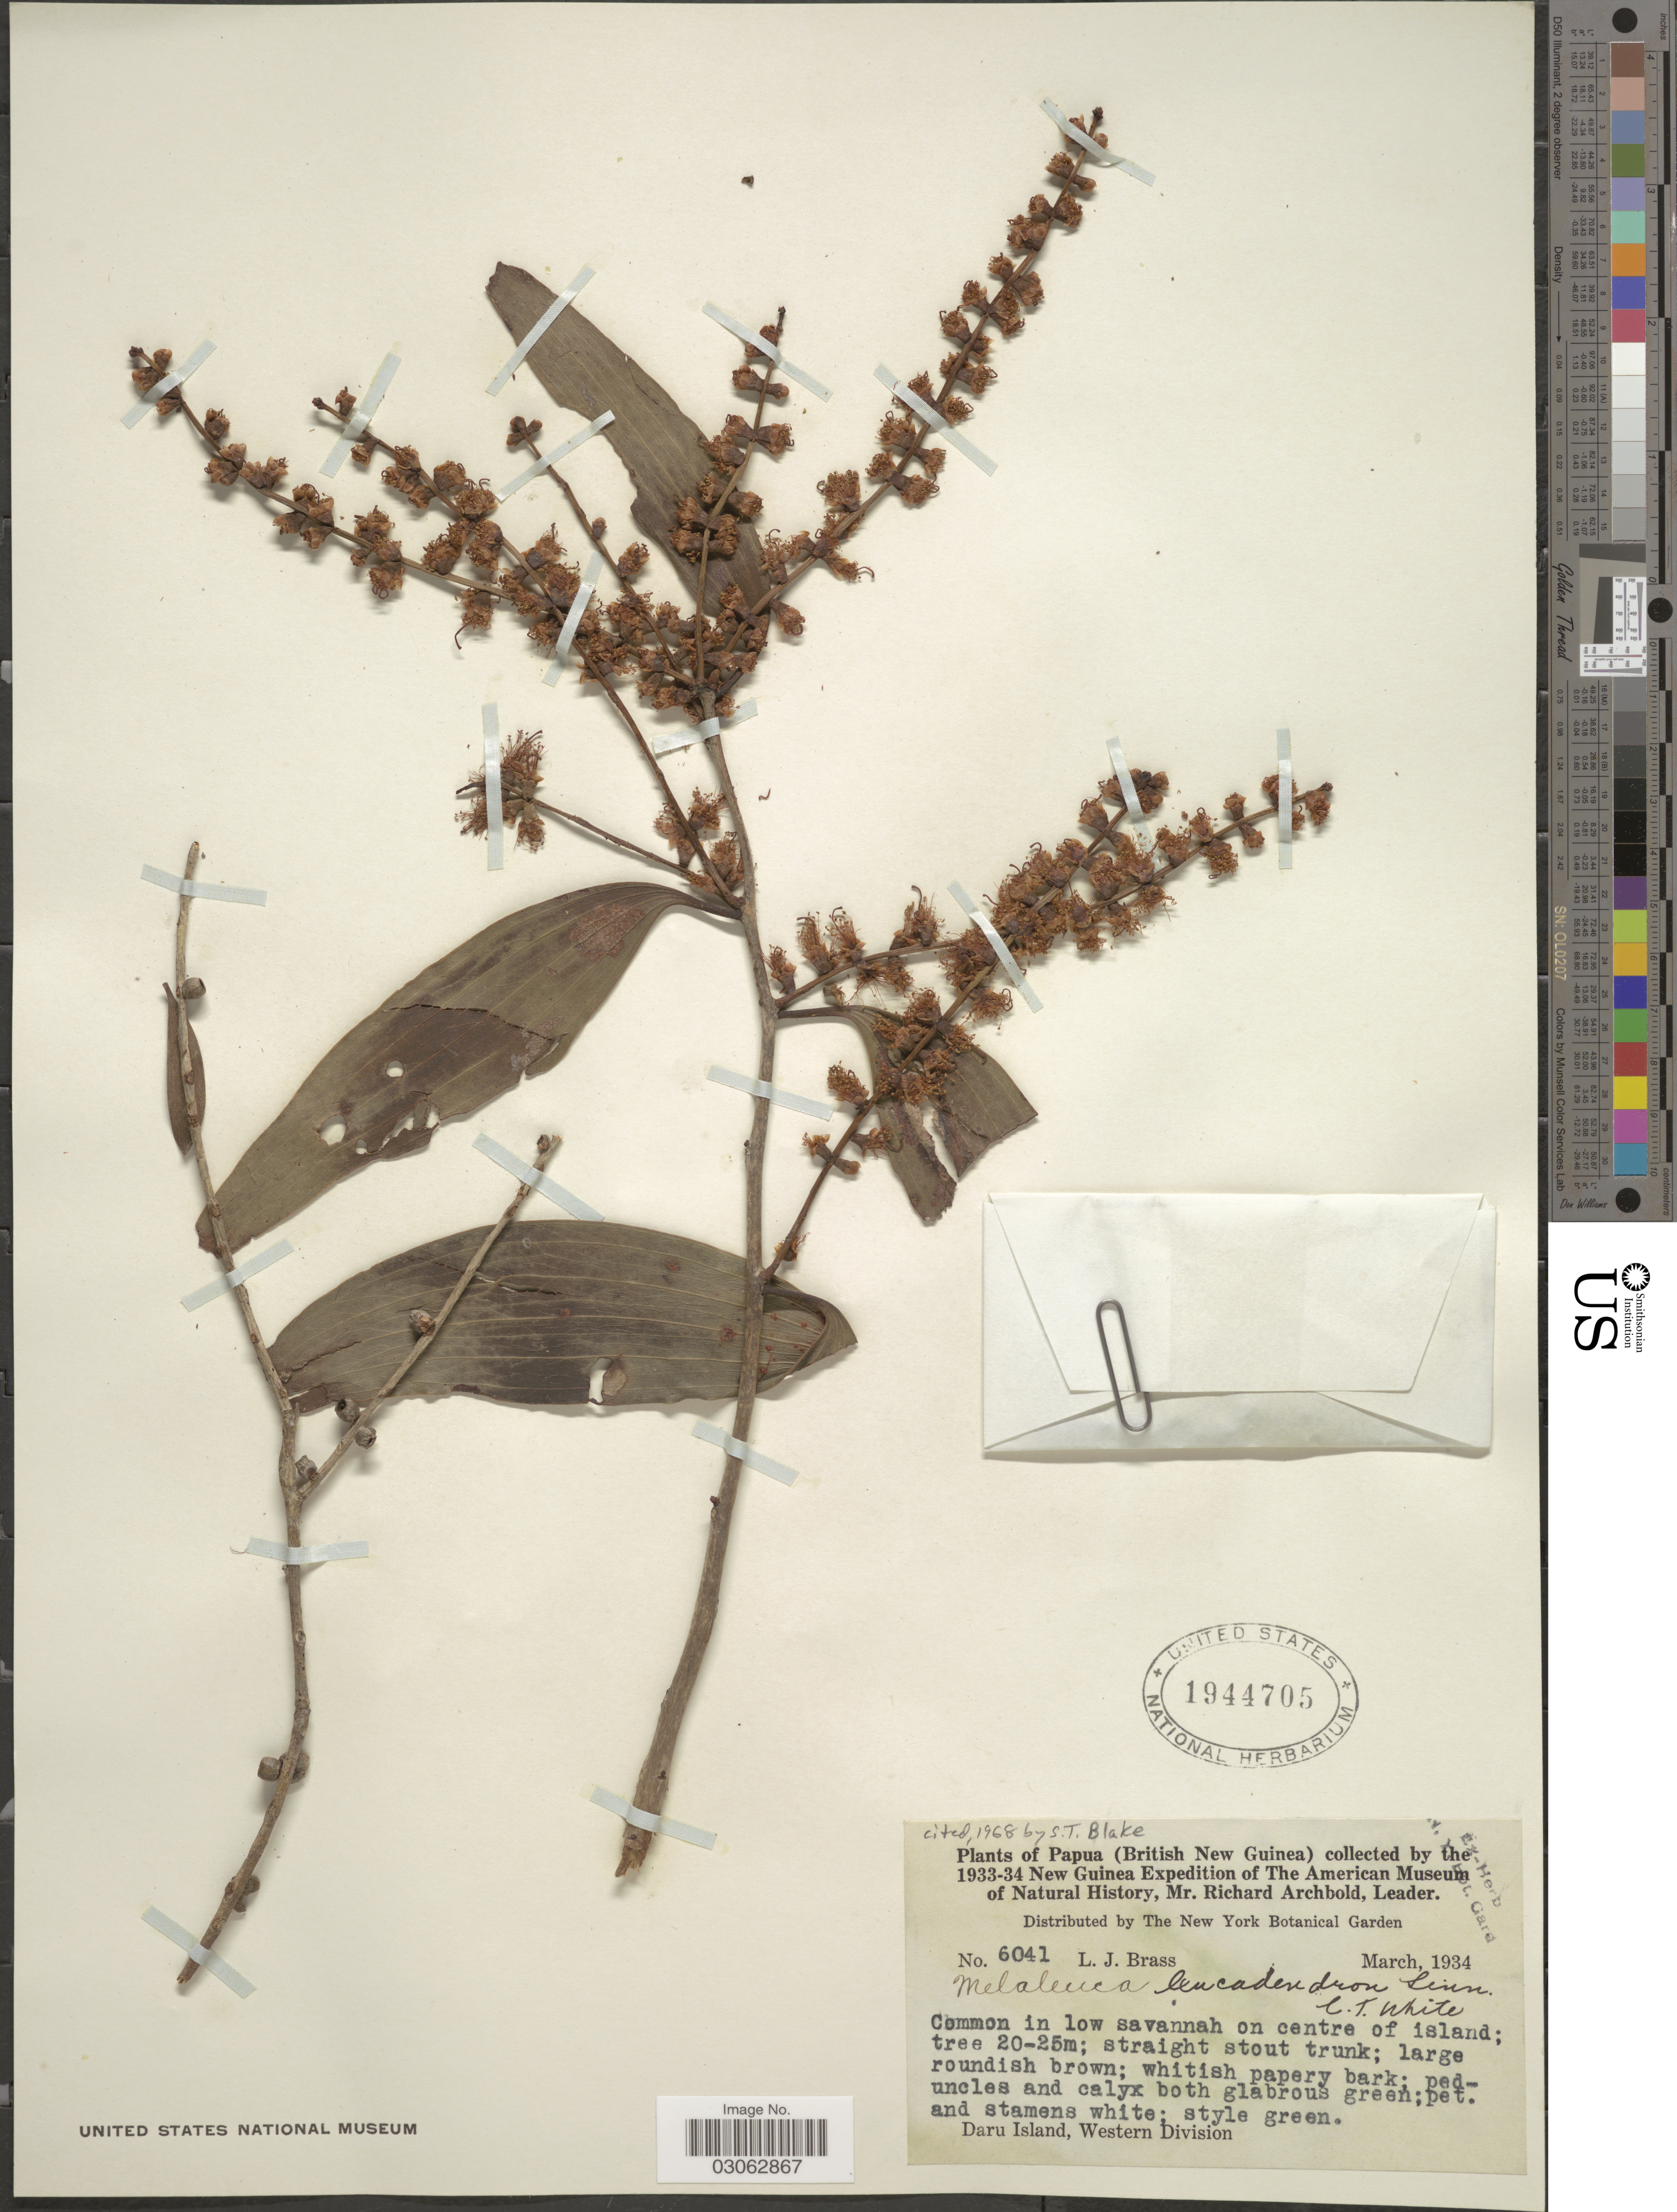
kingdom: Plantae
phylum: Tracheophyta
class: Magnoliopsida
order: Myrtales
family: Myrtaceae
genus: Melaleuca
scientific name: Melaleuca leucadendra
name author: (L.) L.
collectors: L. J. Brass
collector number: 6041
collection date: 1934-03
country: Papua New Guinea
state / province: Manus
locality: Daru Island, Western Division.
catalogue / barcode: US 1944705